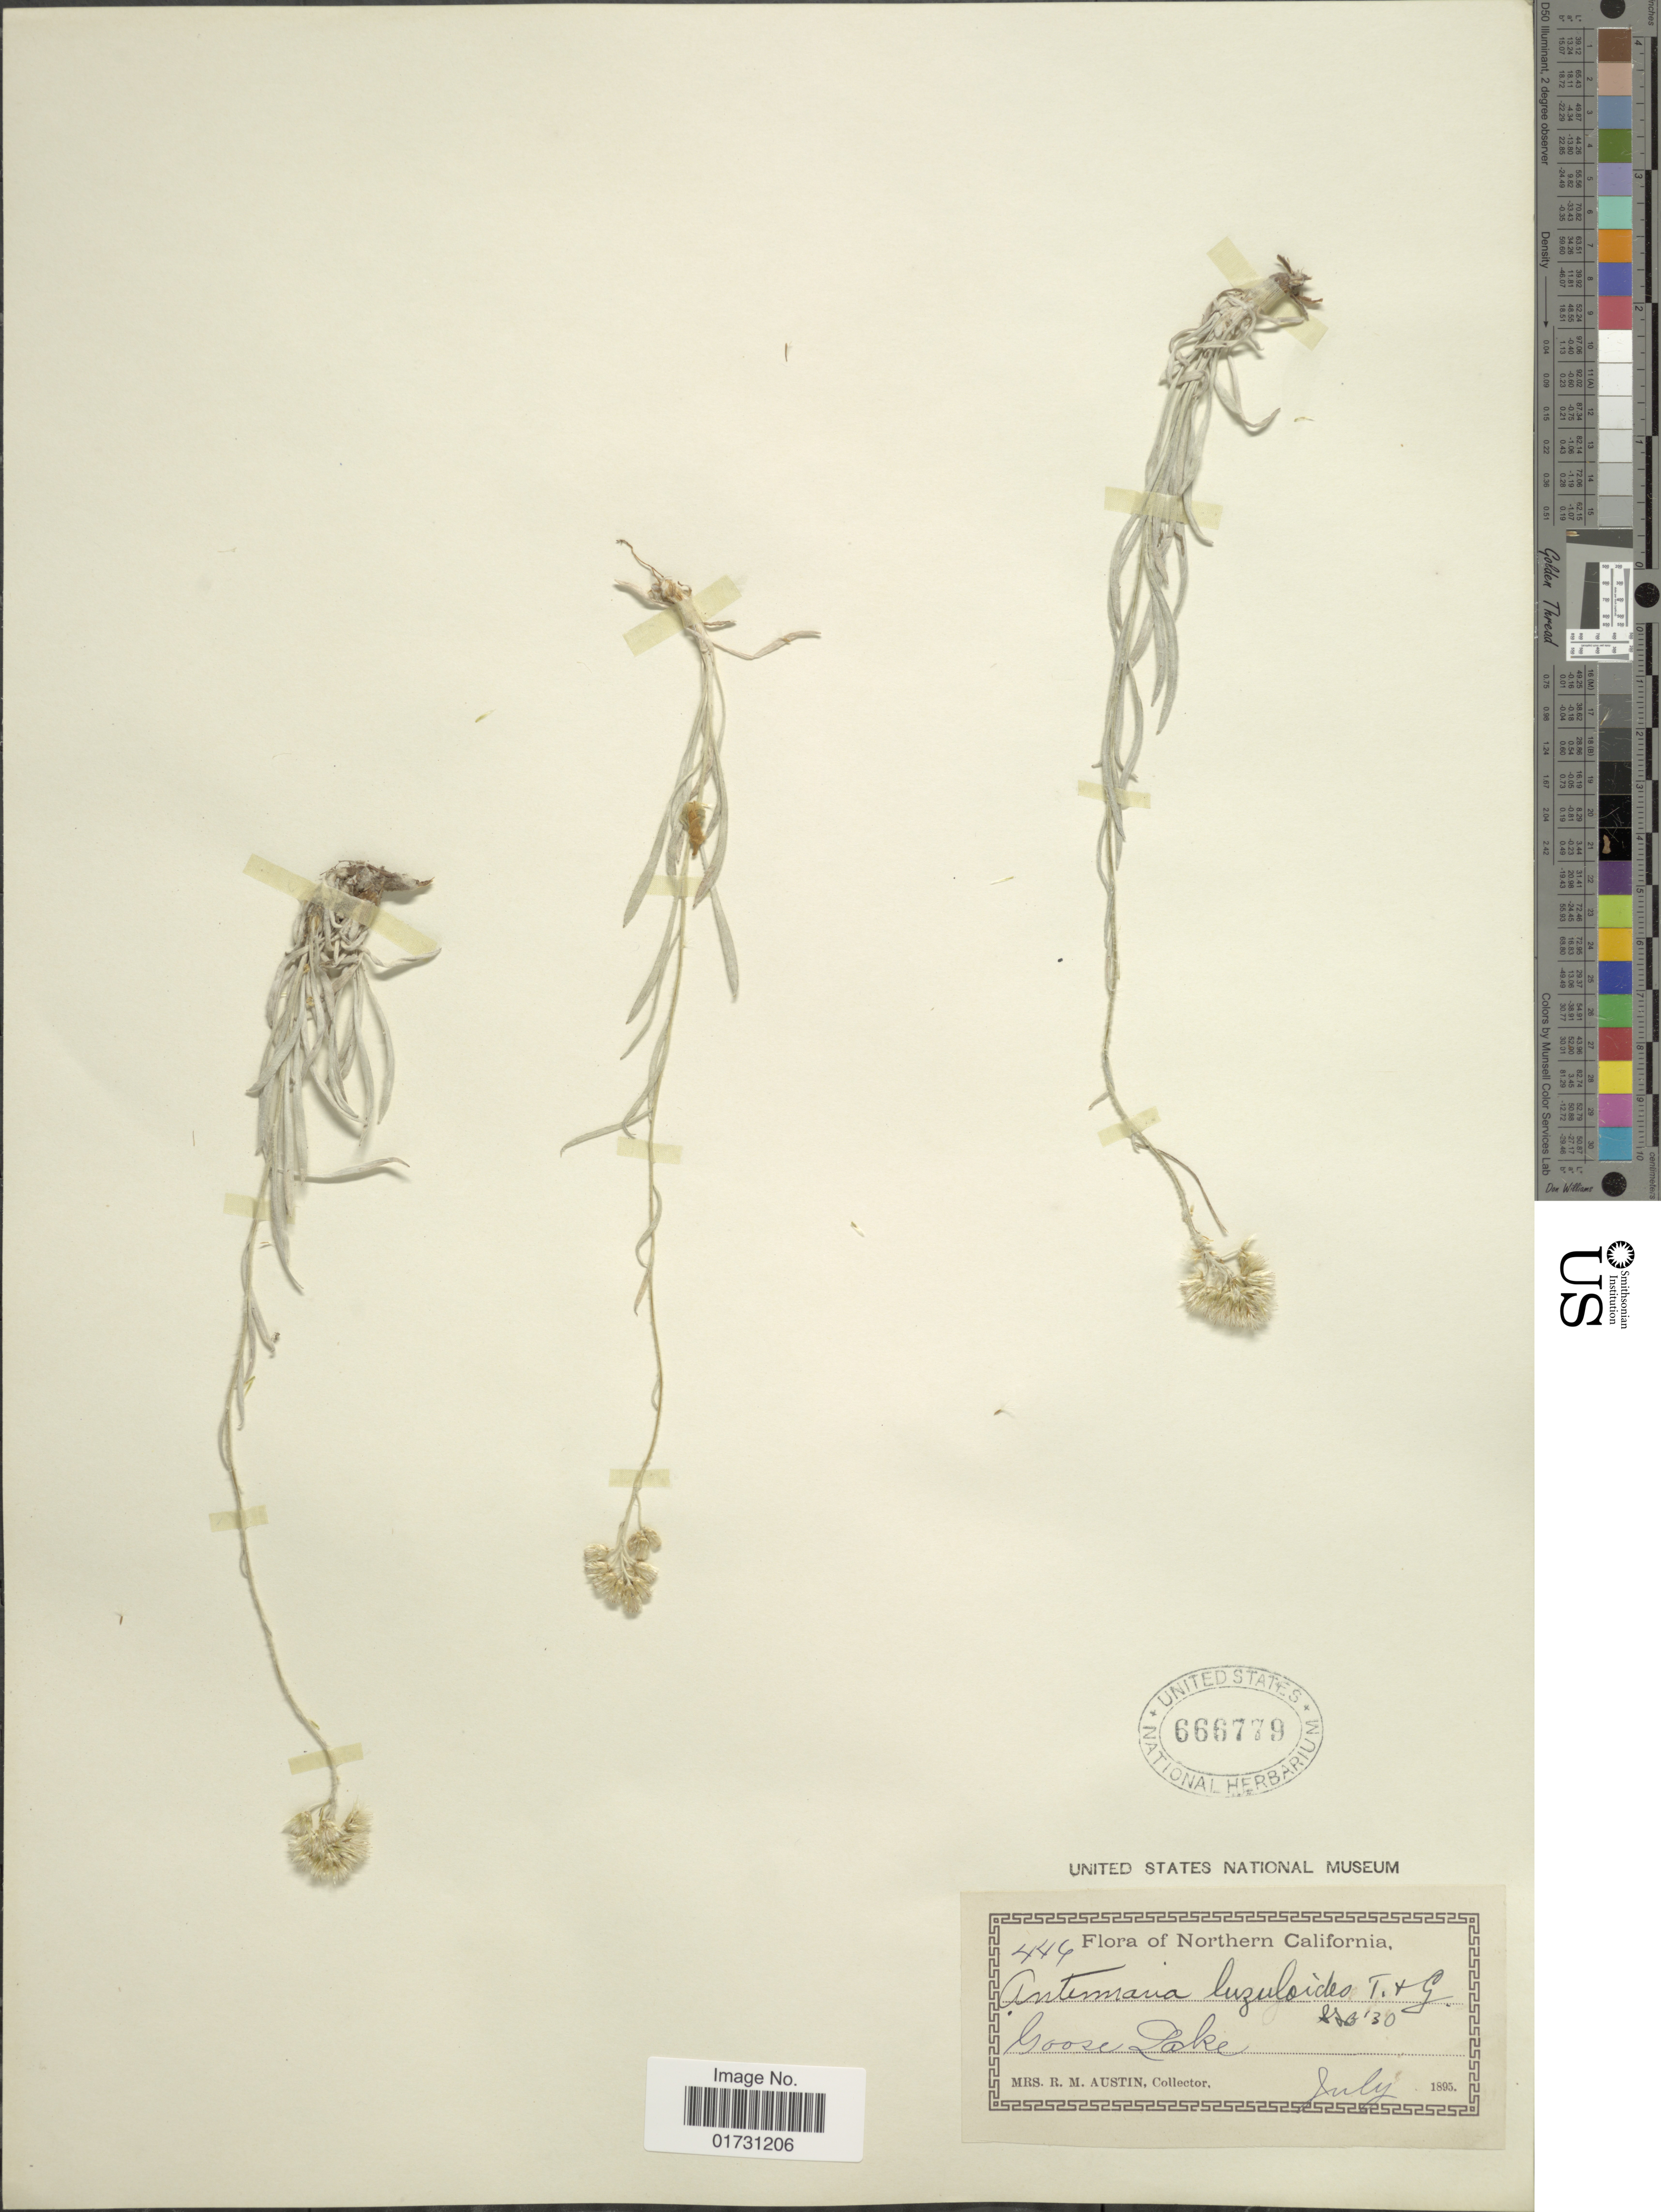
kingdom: Plantae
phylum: Tracheophyta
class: Magnoliopsida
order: Asterales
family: Asteraceae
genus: Antennaria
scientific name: Antennaria luzuloides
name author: Torr. & A. Gray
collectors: R. Austin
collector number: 444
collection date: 1895-07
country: United States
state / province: California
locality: Northern California, Goose Lake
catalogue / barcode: US 666779